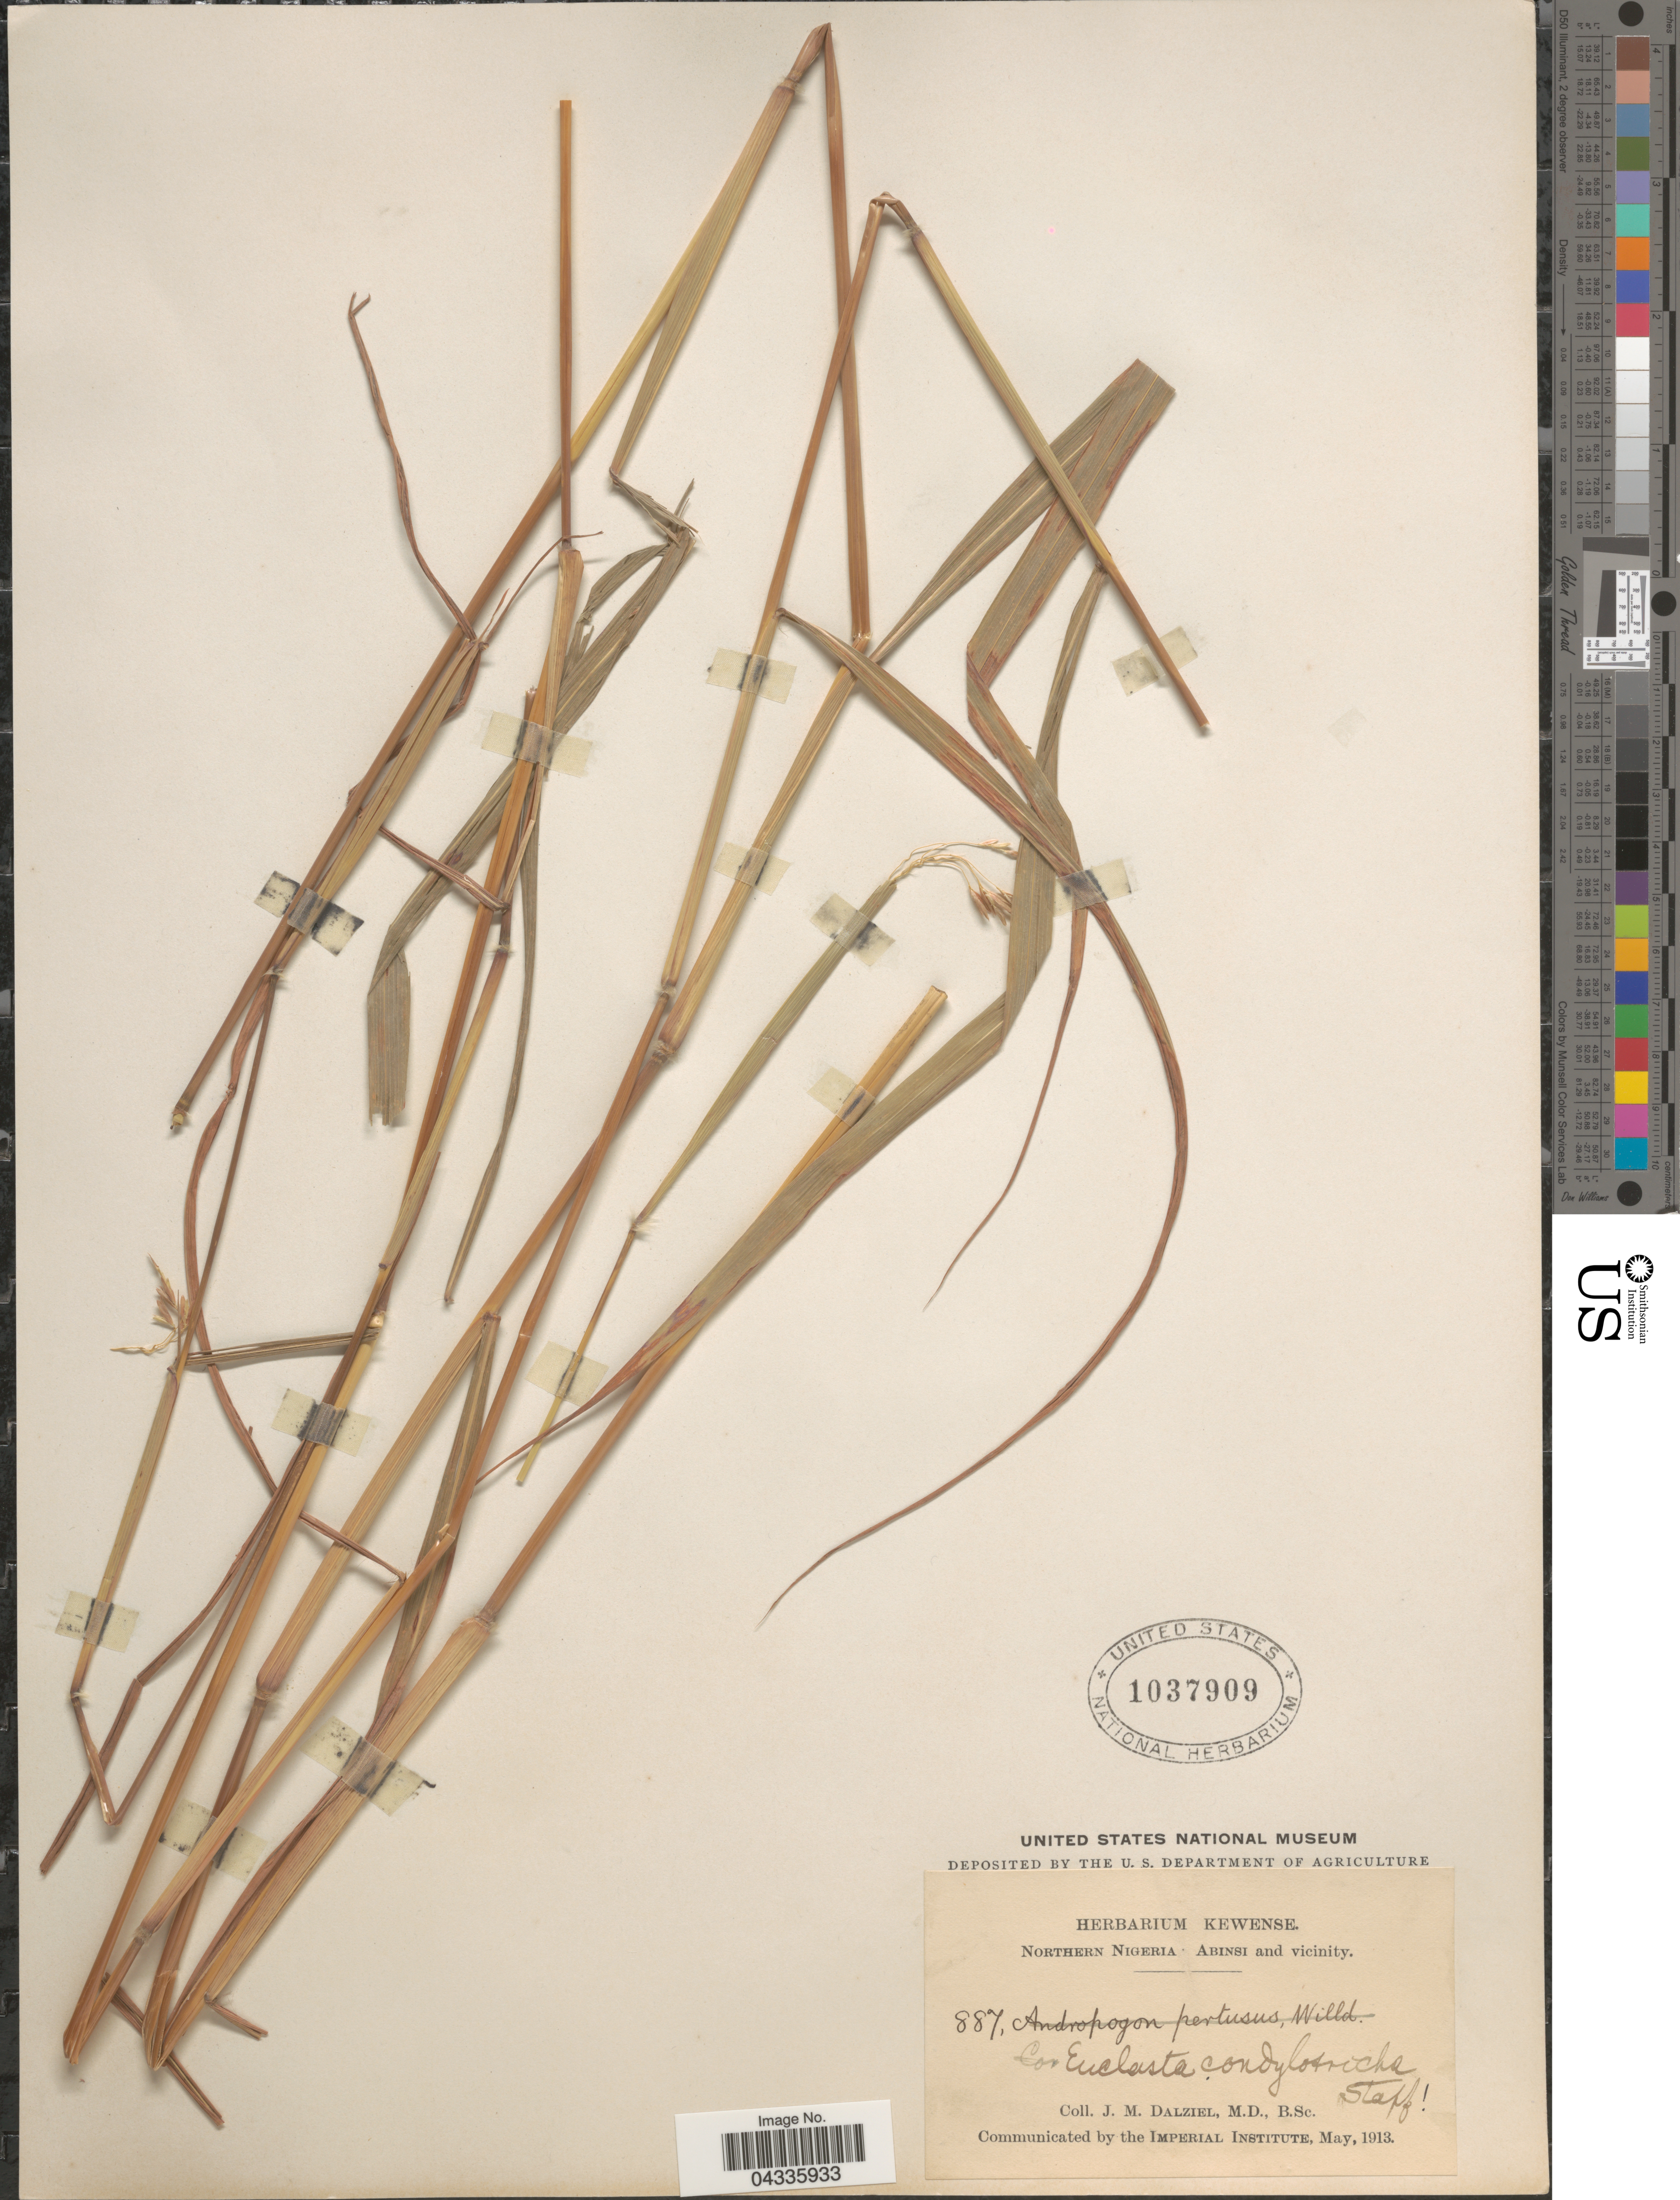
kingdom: Plantae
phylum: Tracheophyta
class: Liliopsida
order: Poales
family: Poaceae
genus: Euclasta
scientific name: Euclasta condylotricha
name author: (Hochst. ex Steud.) Stapf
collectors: J. Dalziel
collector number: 887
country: Nigeria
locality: Northern Nigeria. Abinsi and vicinity.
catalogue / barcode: US 1037909